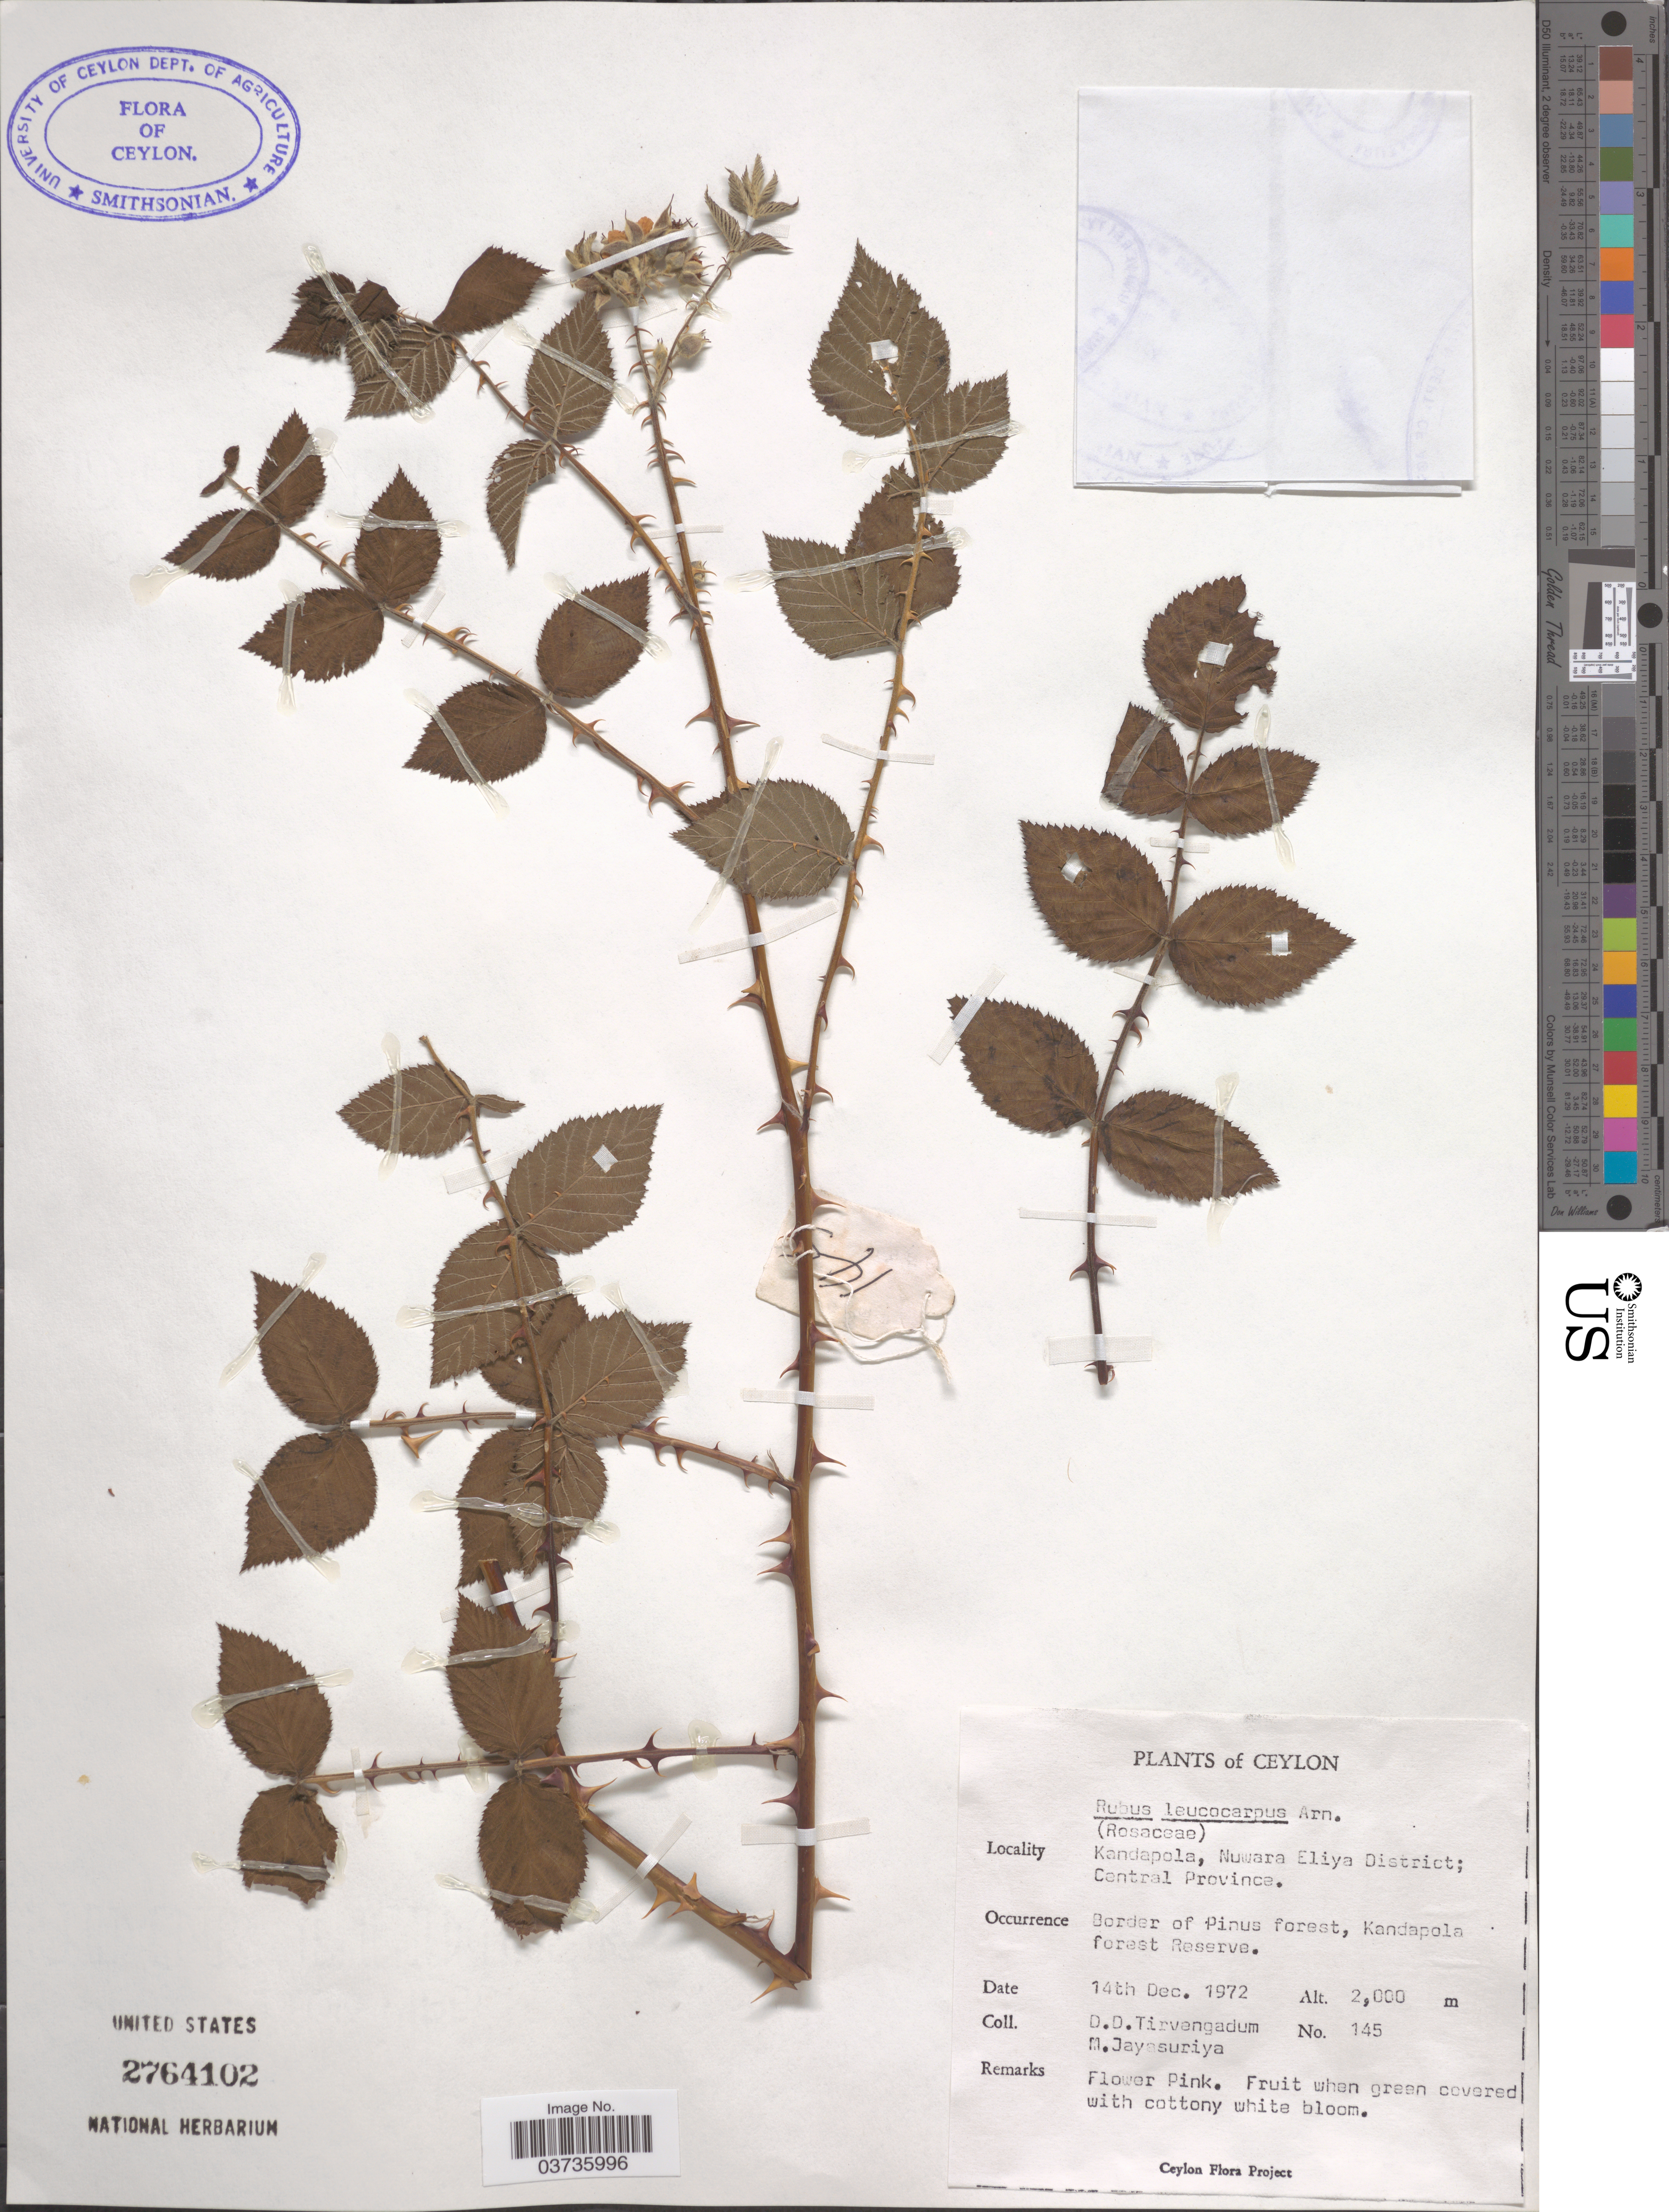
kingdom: Plantae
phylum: Tracheophyta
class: Magnoliopsida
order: Rosales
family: Rosaceae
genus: Rubus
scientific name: Rubus leucocarpus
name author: Arn.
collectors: D. Tirvengadum & M. Jayasuriya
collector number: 145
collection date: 1972-12-14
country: Sri Lanka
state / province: Central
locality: Ceylon. Kandapola, Nuwara Eliya District. Kandapola forest Reserve.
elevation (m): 2000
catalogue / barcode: US 2764102